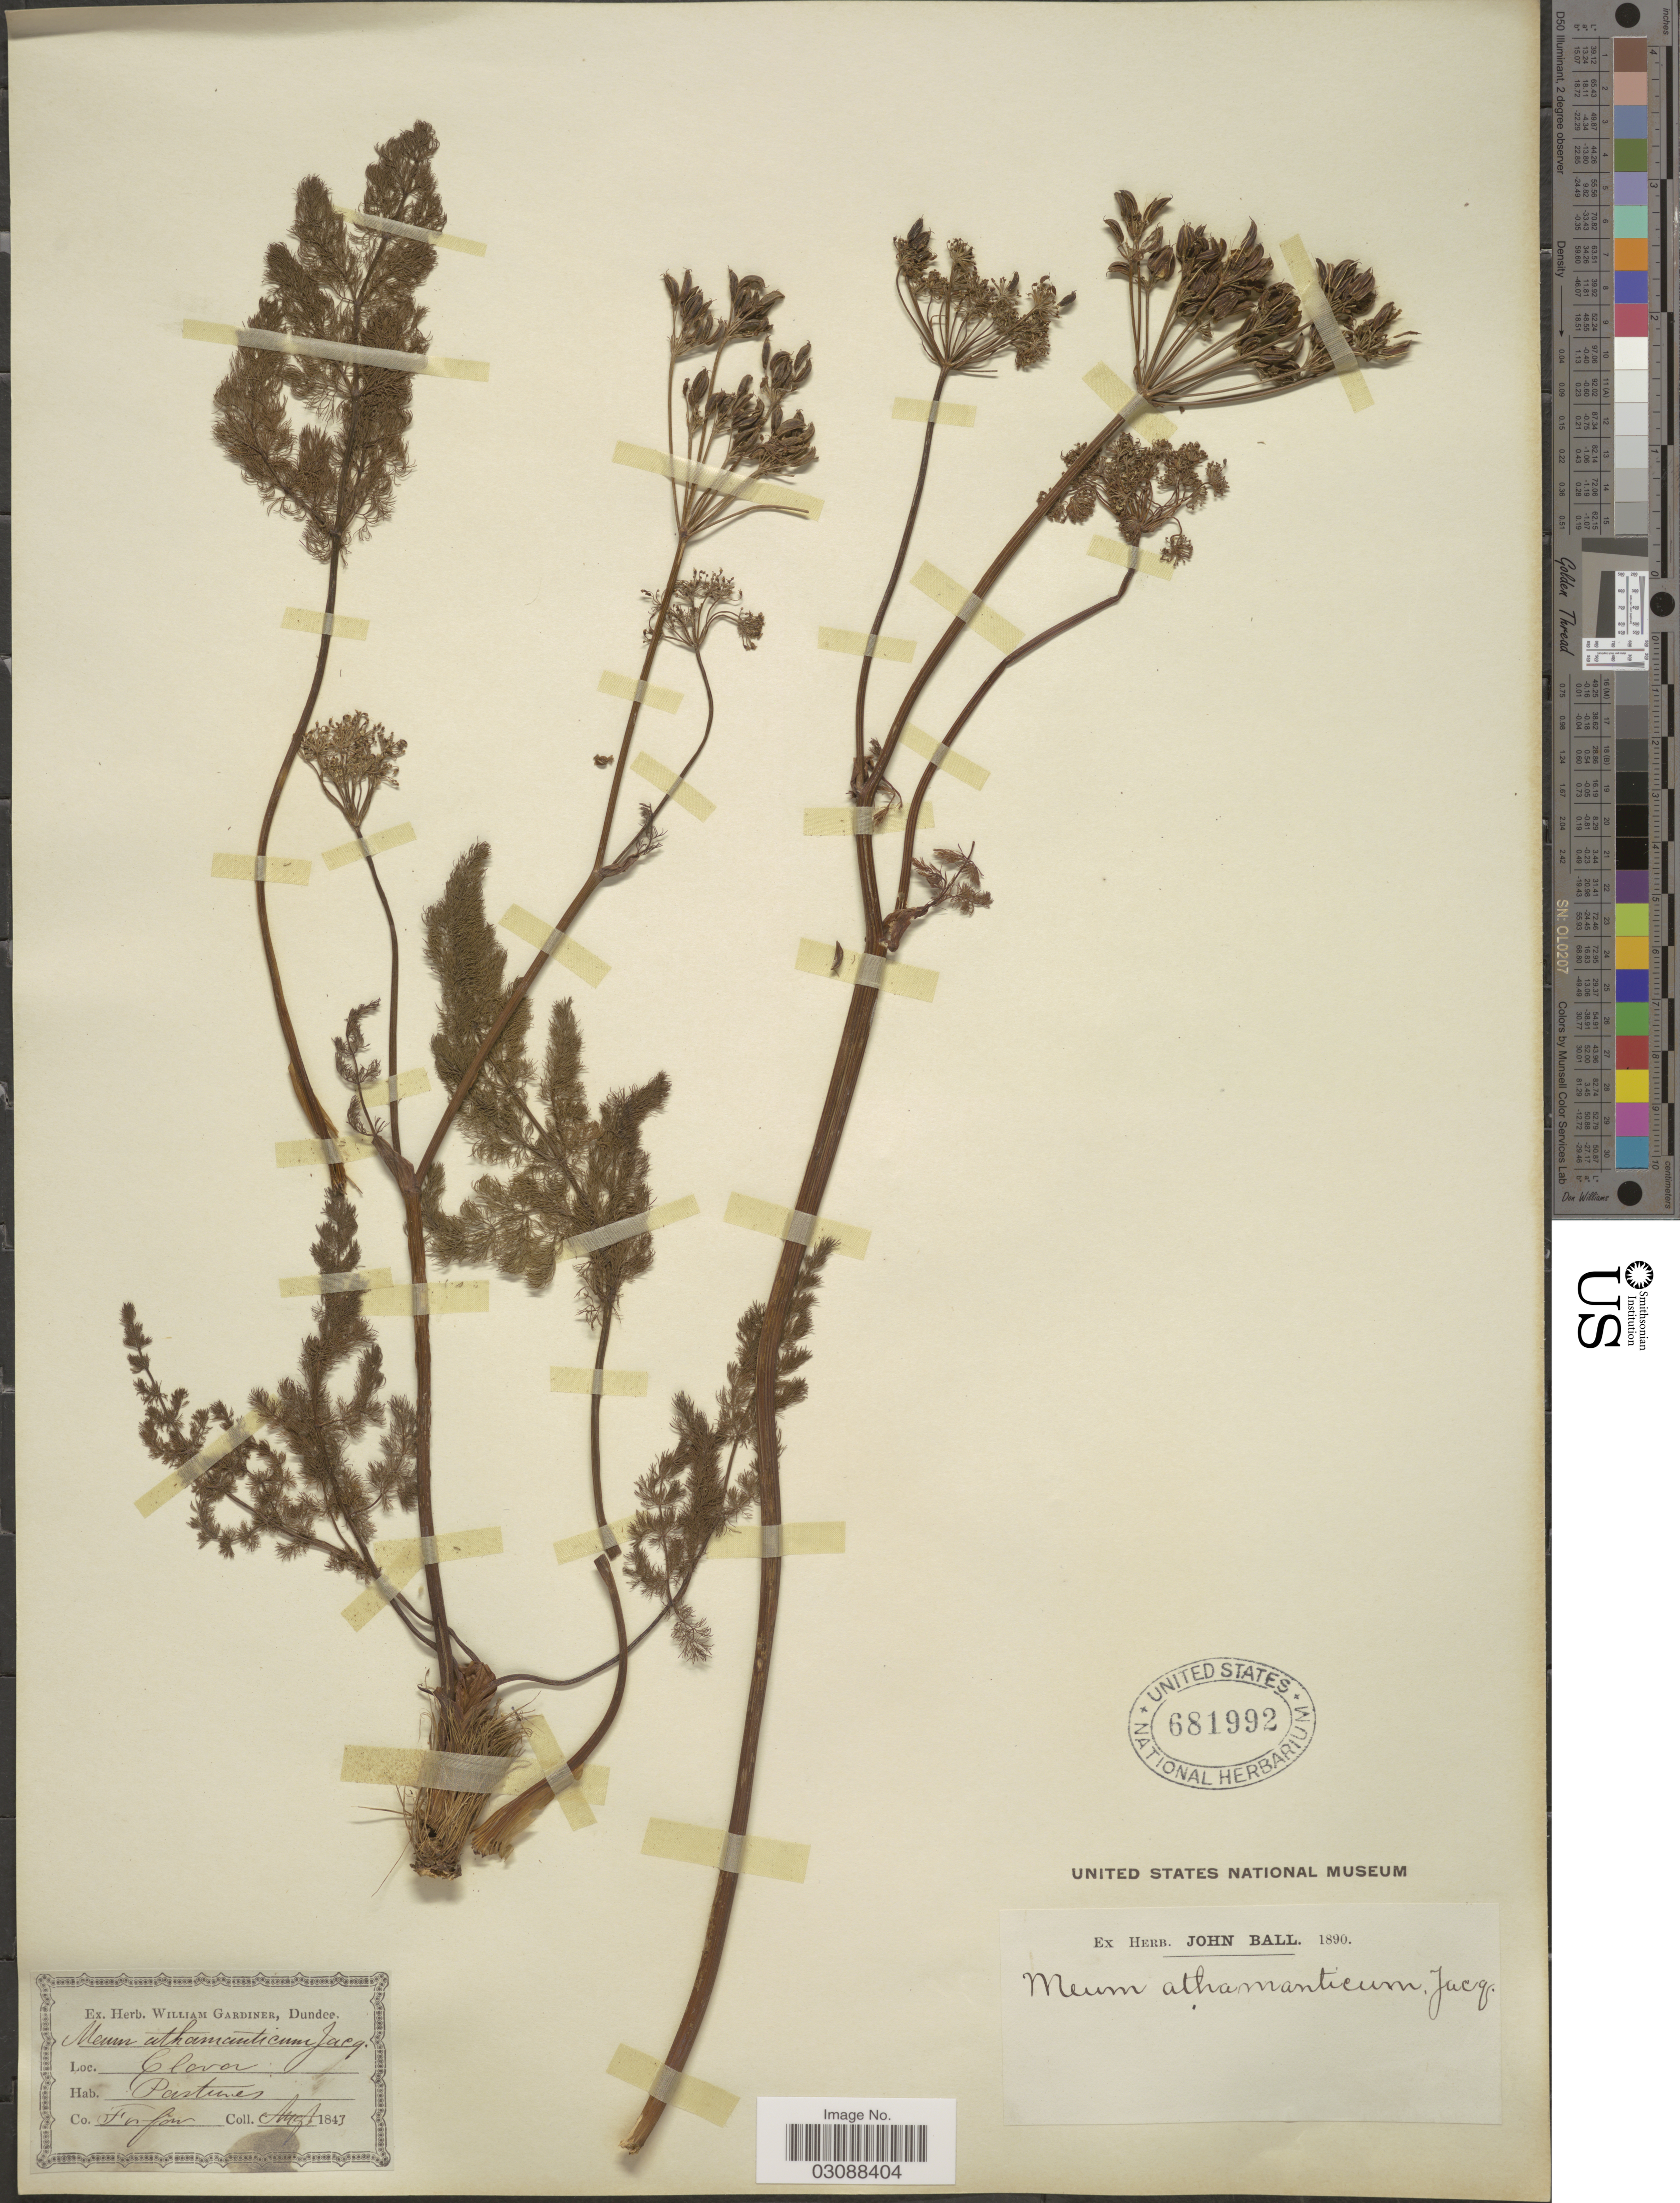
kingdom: Plantae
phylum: Tracheophyta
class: Magnoliopsida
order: Apiales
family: Apiaceae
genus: Meum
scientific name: Meum athamanticum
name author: Jacq.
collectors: Ex herb. William Gardiner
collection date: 1843-08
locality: Clever. Co. Forfar.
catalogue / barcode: US 681992